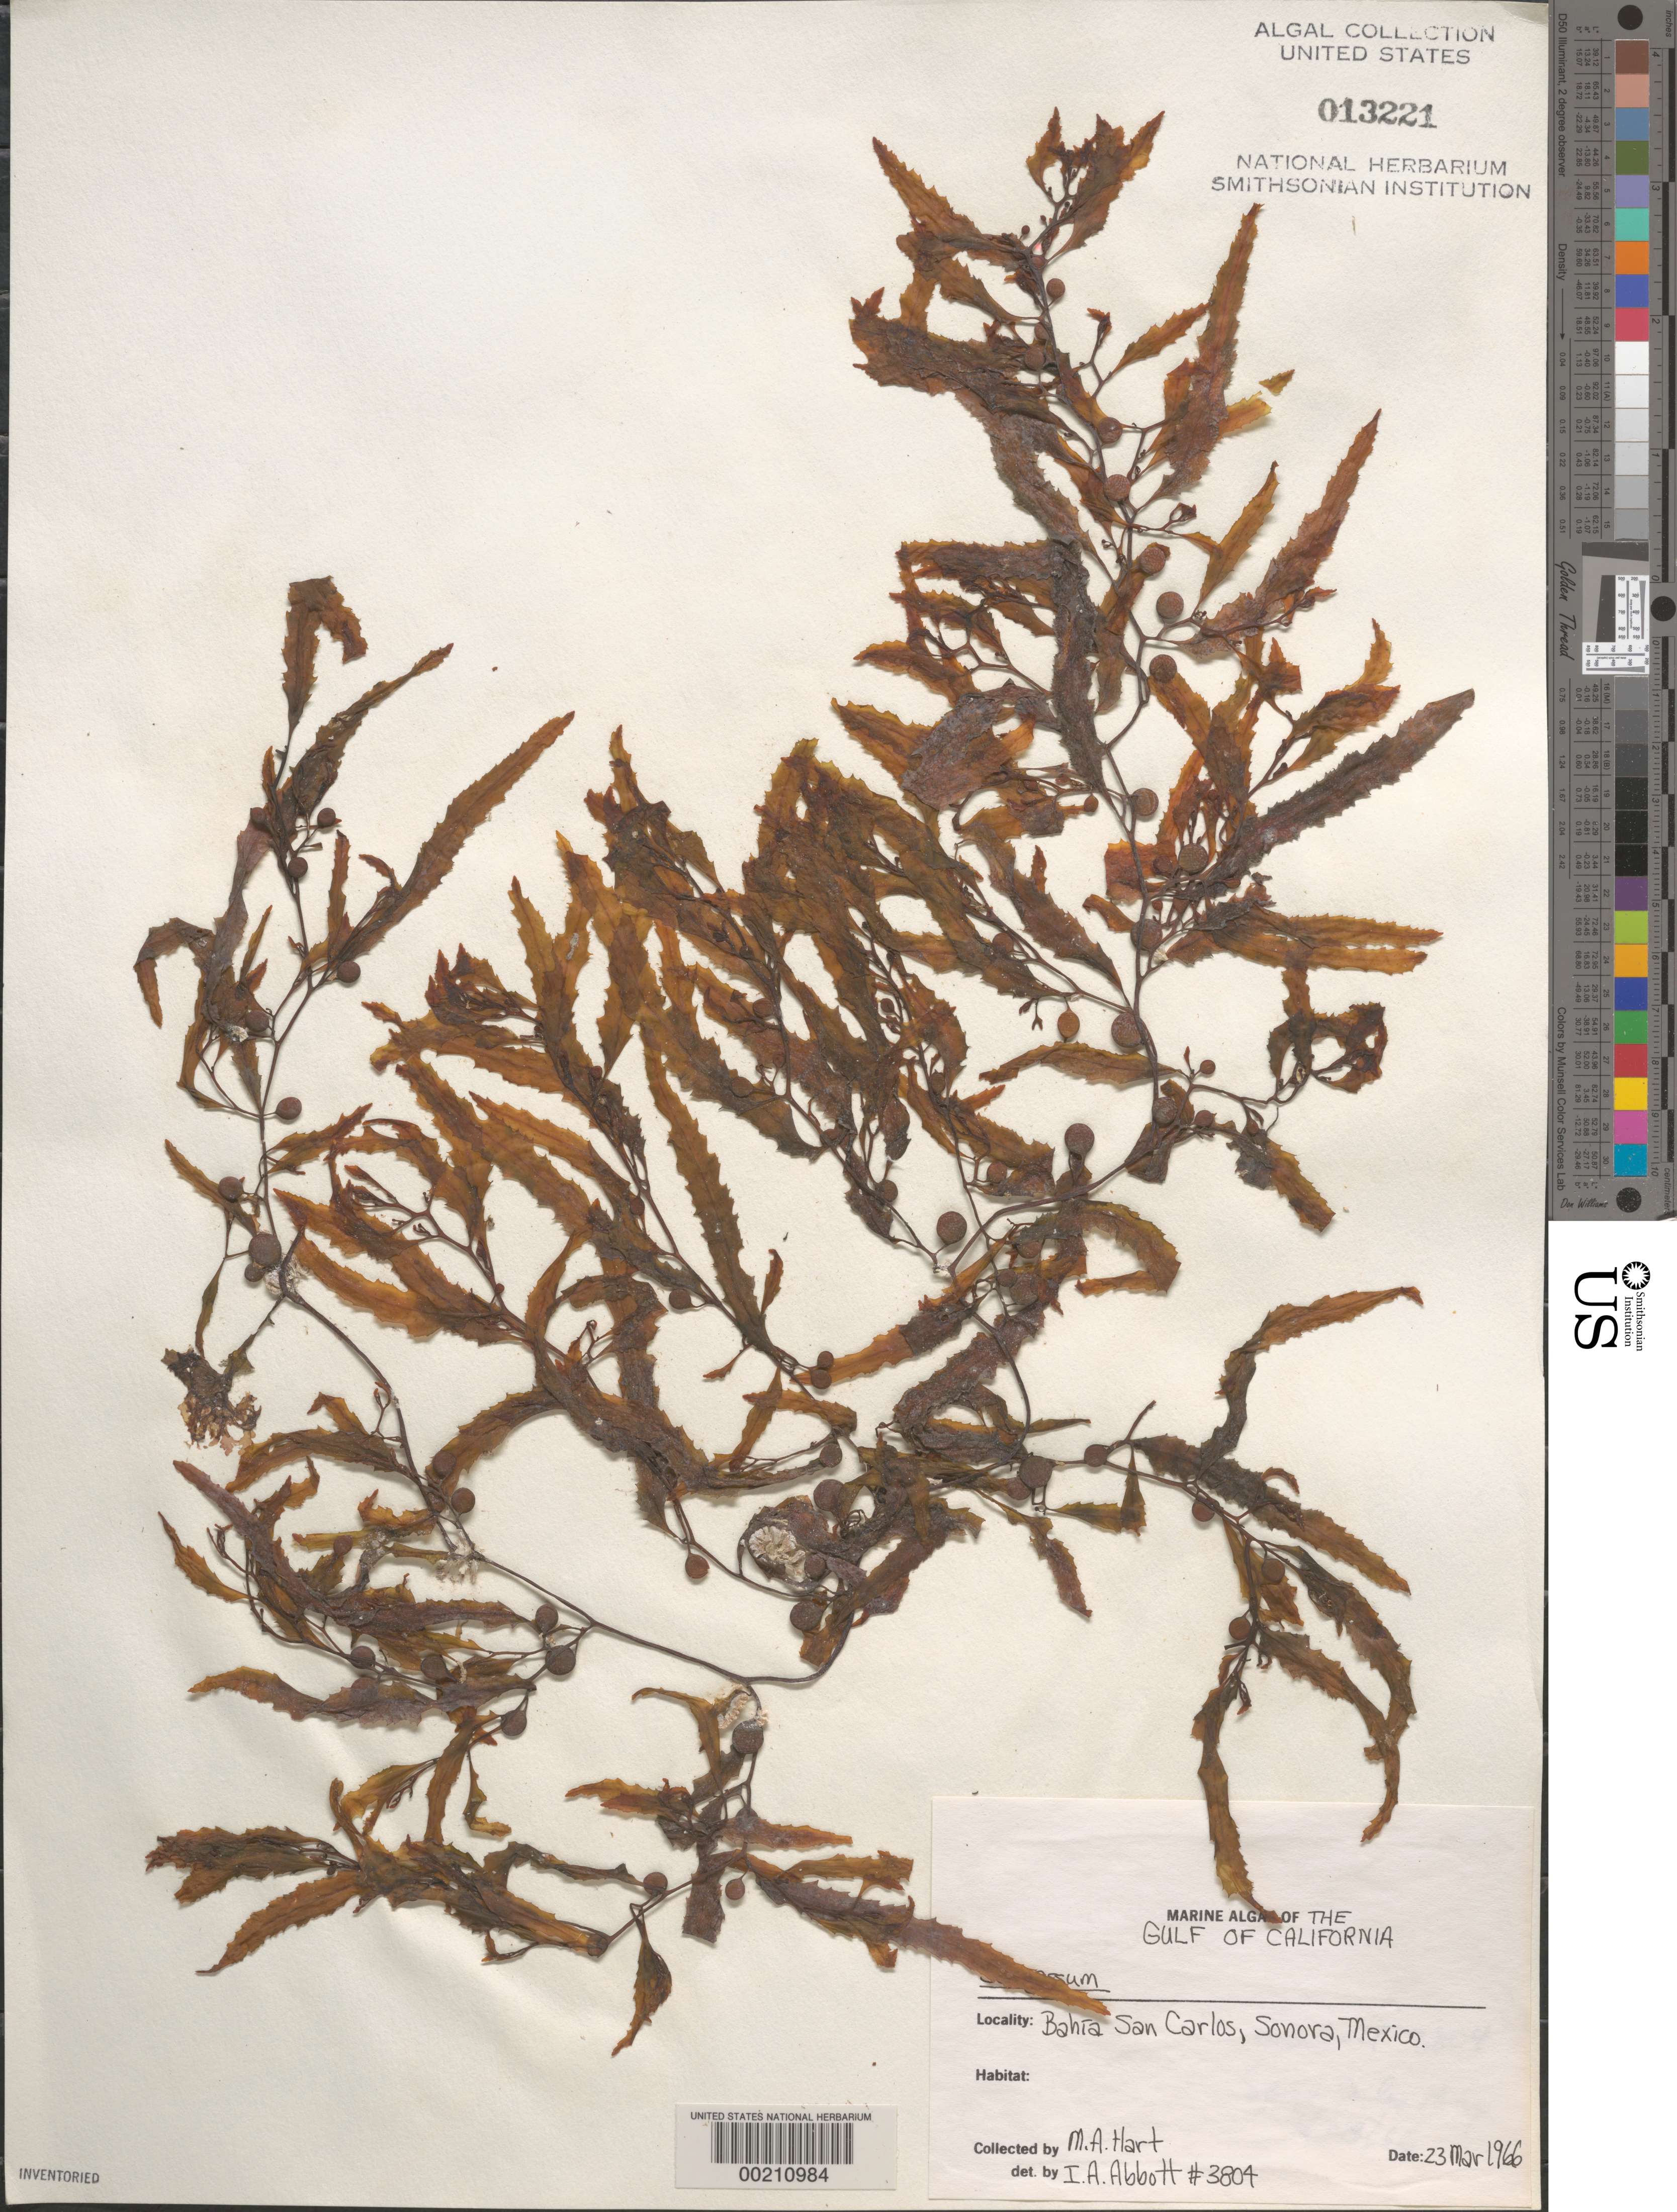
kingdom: Chromista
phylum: Ochrophyta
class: Phaeophyceae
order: Fucales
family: Sargassaceae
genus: Sargassum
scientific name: Sargassum sp.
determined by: Abbott, Isabella A.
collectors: M. A. Hart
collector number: IAA 3804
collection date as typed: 23 Mar 1966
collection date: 1966-03-23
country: Mexico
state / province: Sonora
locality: Bahia San Carlos (San Carlos Bay)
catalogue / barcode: US 13221